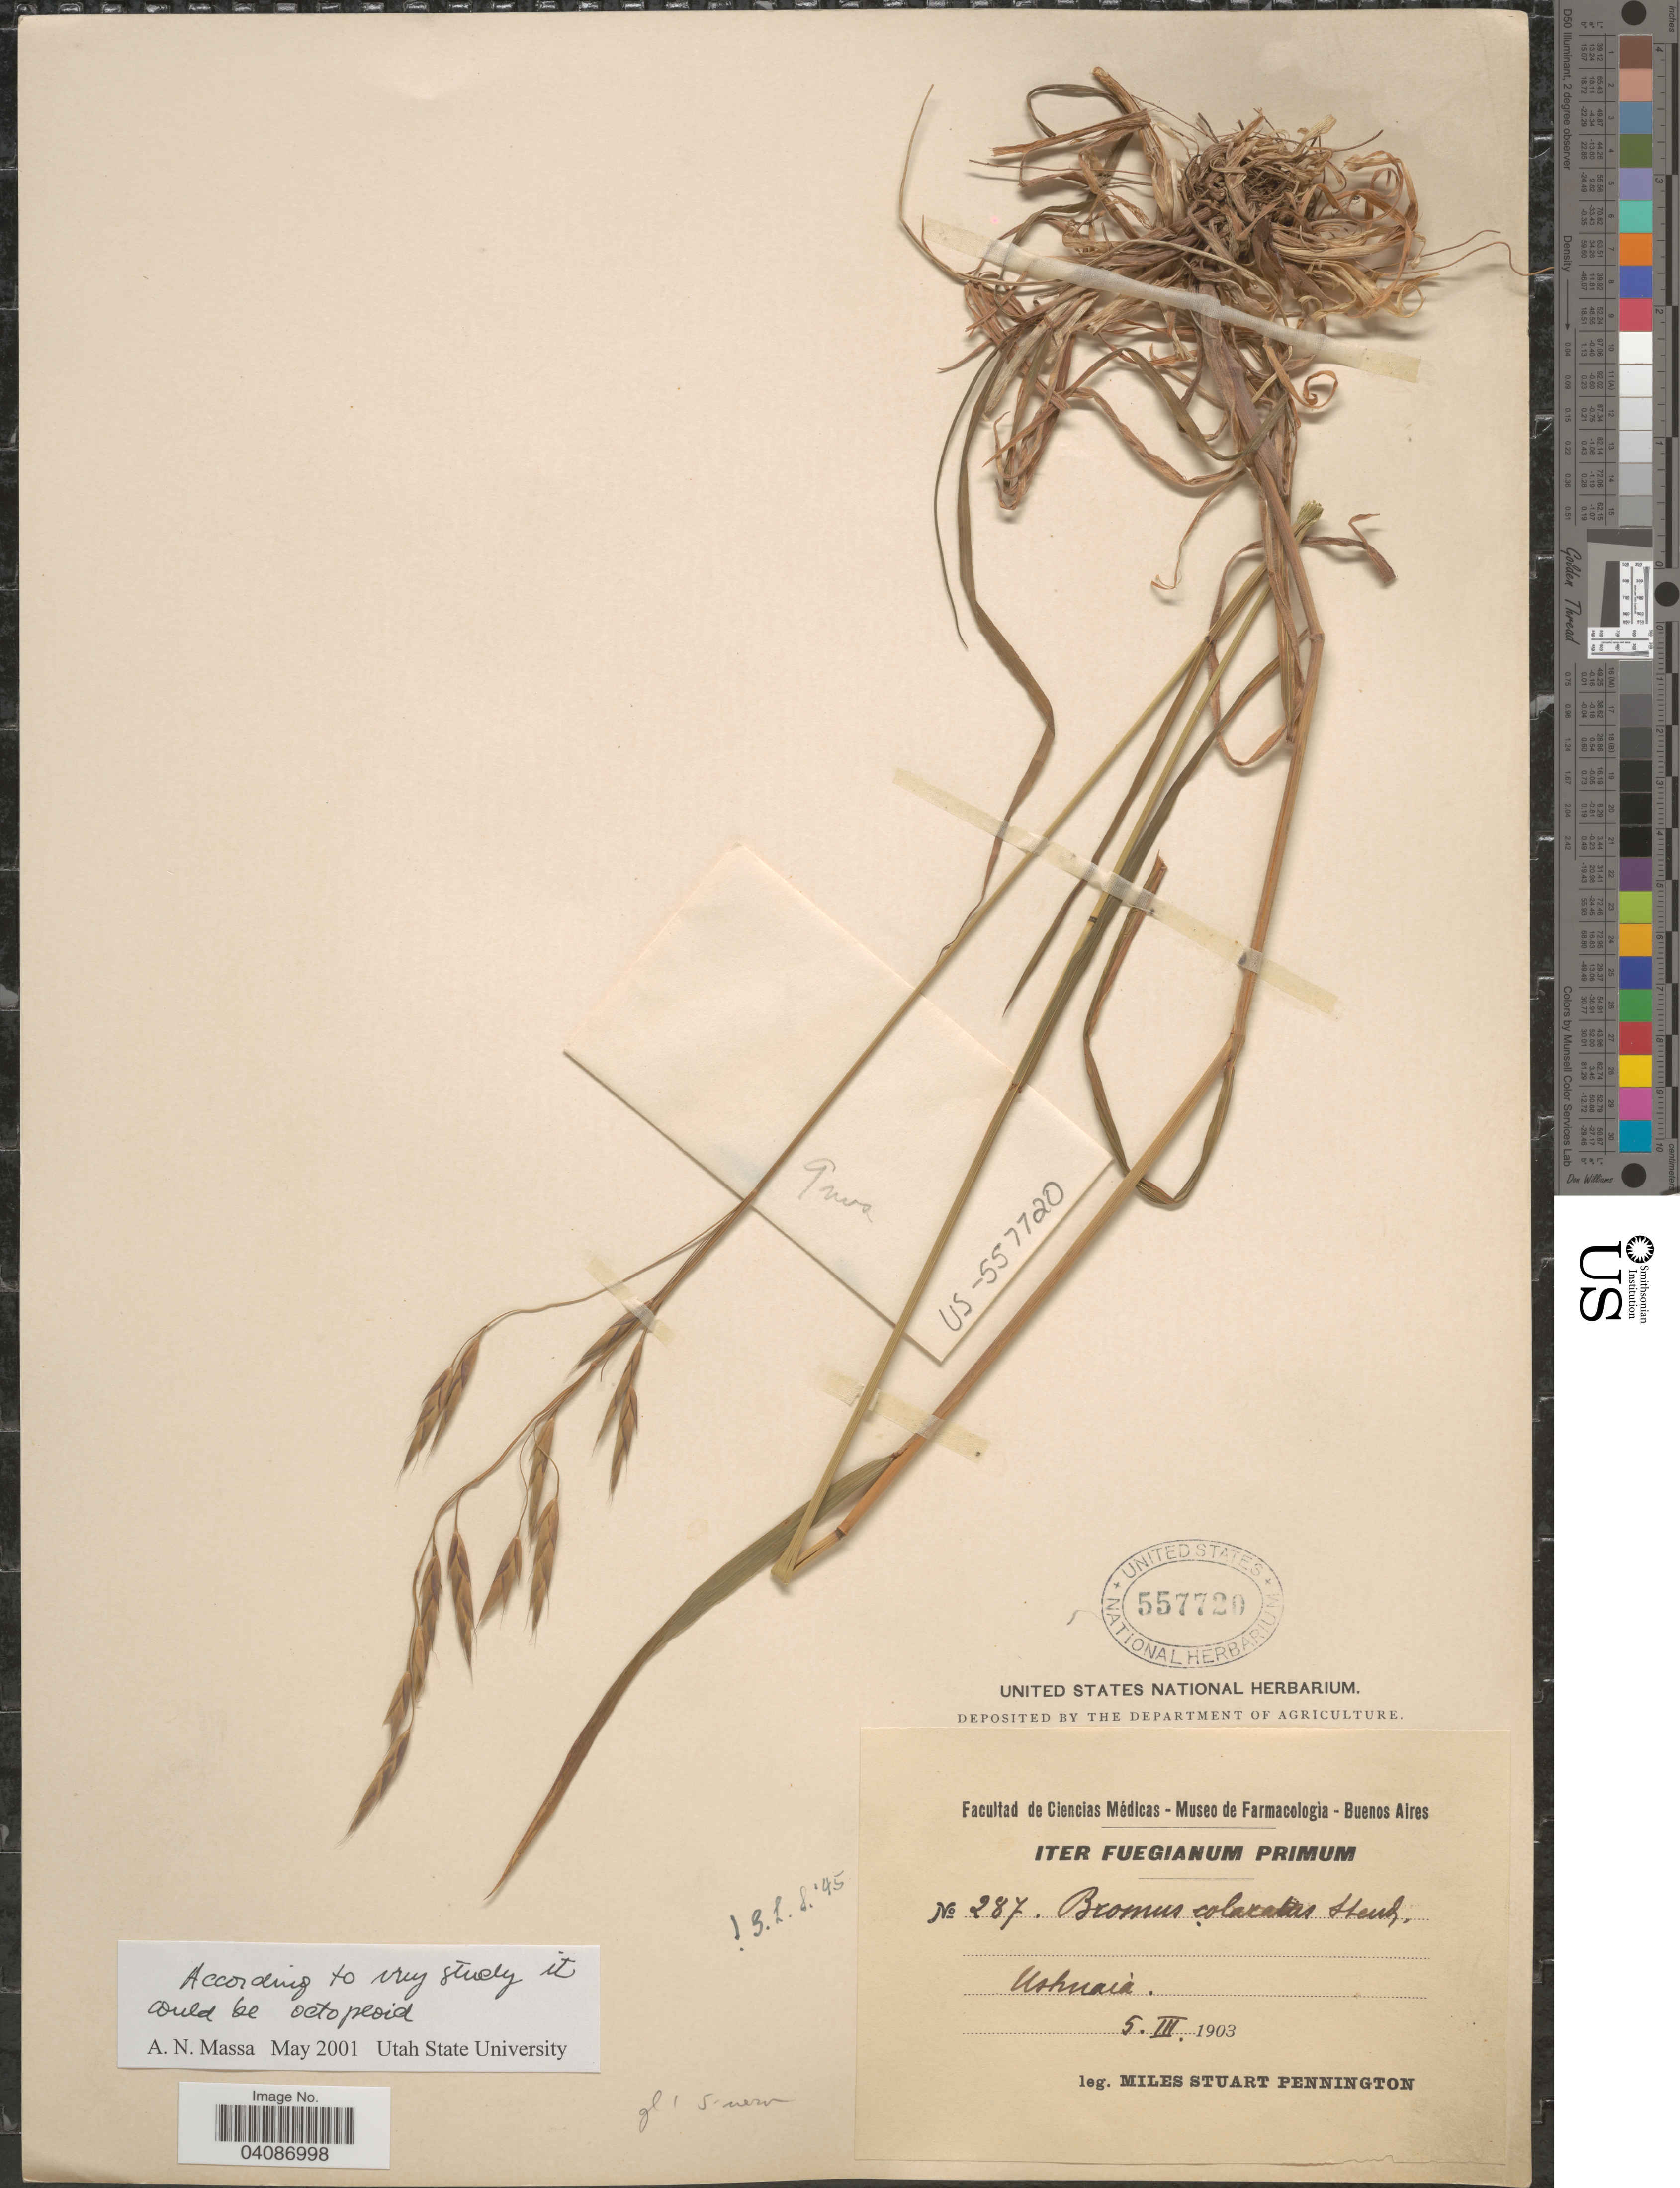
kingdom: Plantae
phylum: Tracheophyta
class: Liliopsida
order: Poales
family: Poaceae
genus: Bromus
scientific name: Bromus coloratus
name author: Steud.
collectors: M. Pennington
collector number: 287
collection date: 1903-03-05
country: Argentina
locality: Ushuaia. Iter Fuegianum Primum.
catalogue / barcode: US 557720